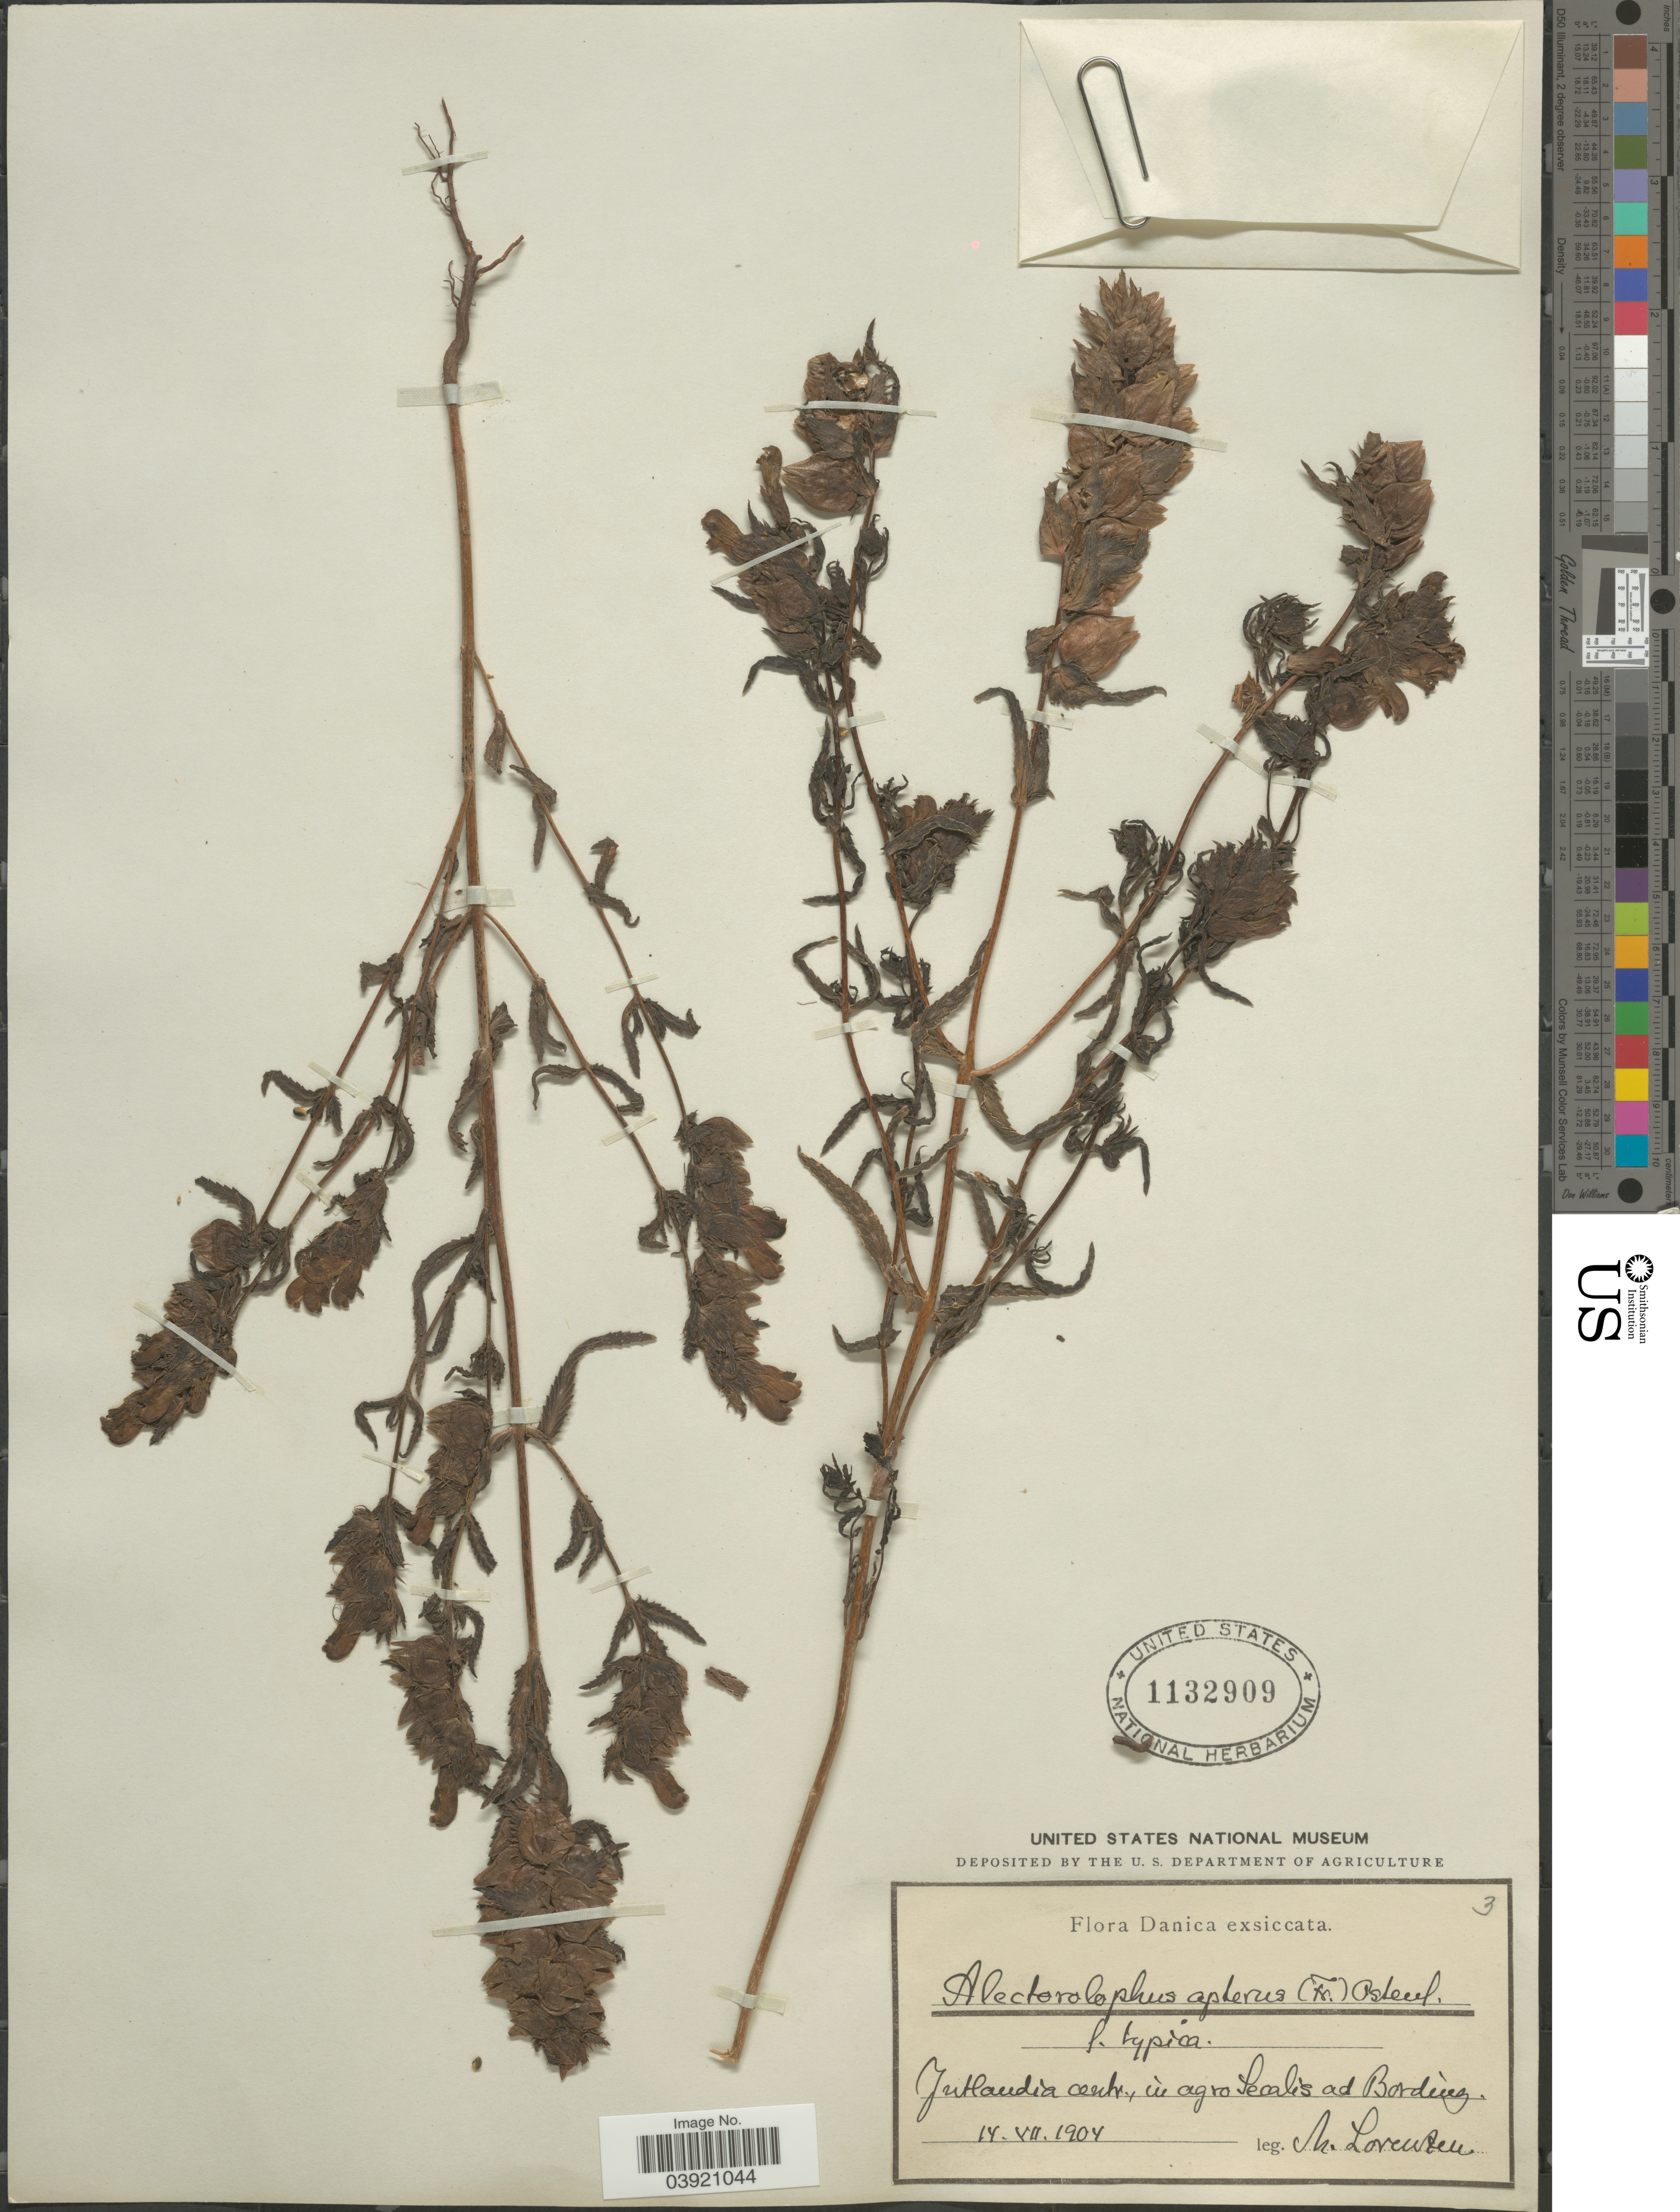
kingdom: Plantae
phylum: Tracheophyta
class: Magnoliopsida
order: Lamiales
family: Orobanchaceae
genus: Rhinanthus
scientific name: Rhinanthus apterus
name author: (Fr. a) Ostenf.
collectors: M. Lorenzen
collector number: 3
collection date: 1904-07-14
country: Denmark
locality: Danica. Jutlandia centr., in agro Secalis ad Bording.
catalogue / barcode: US 1132909